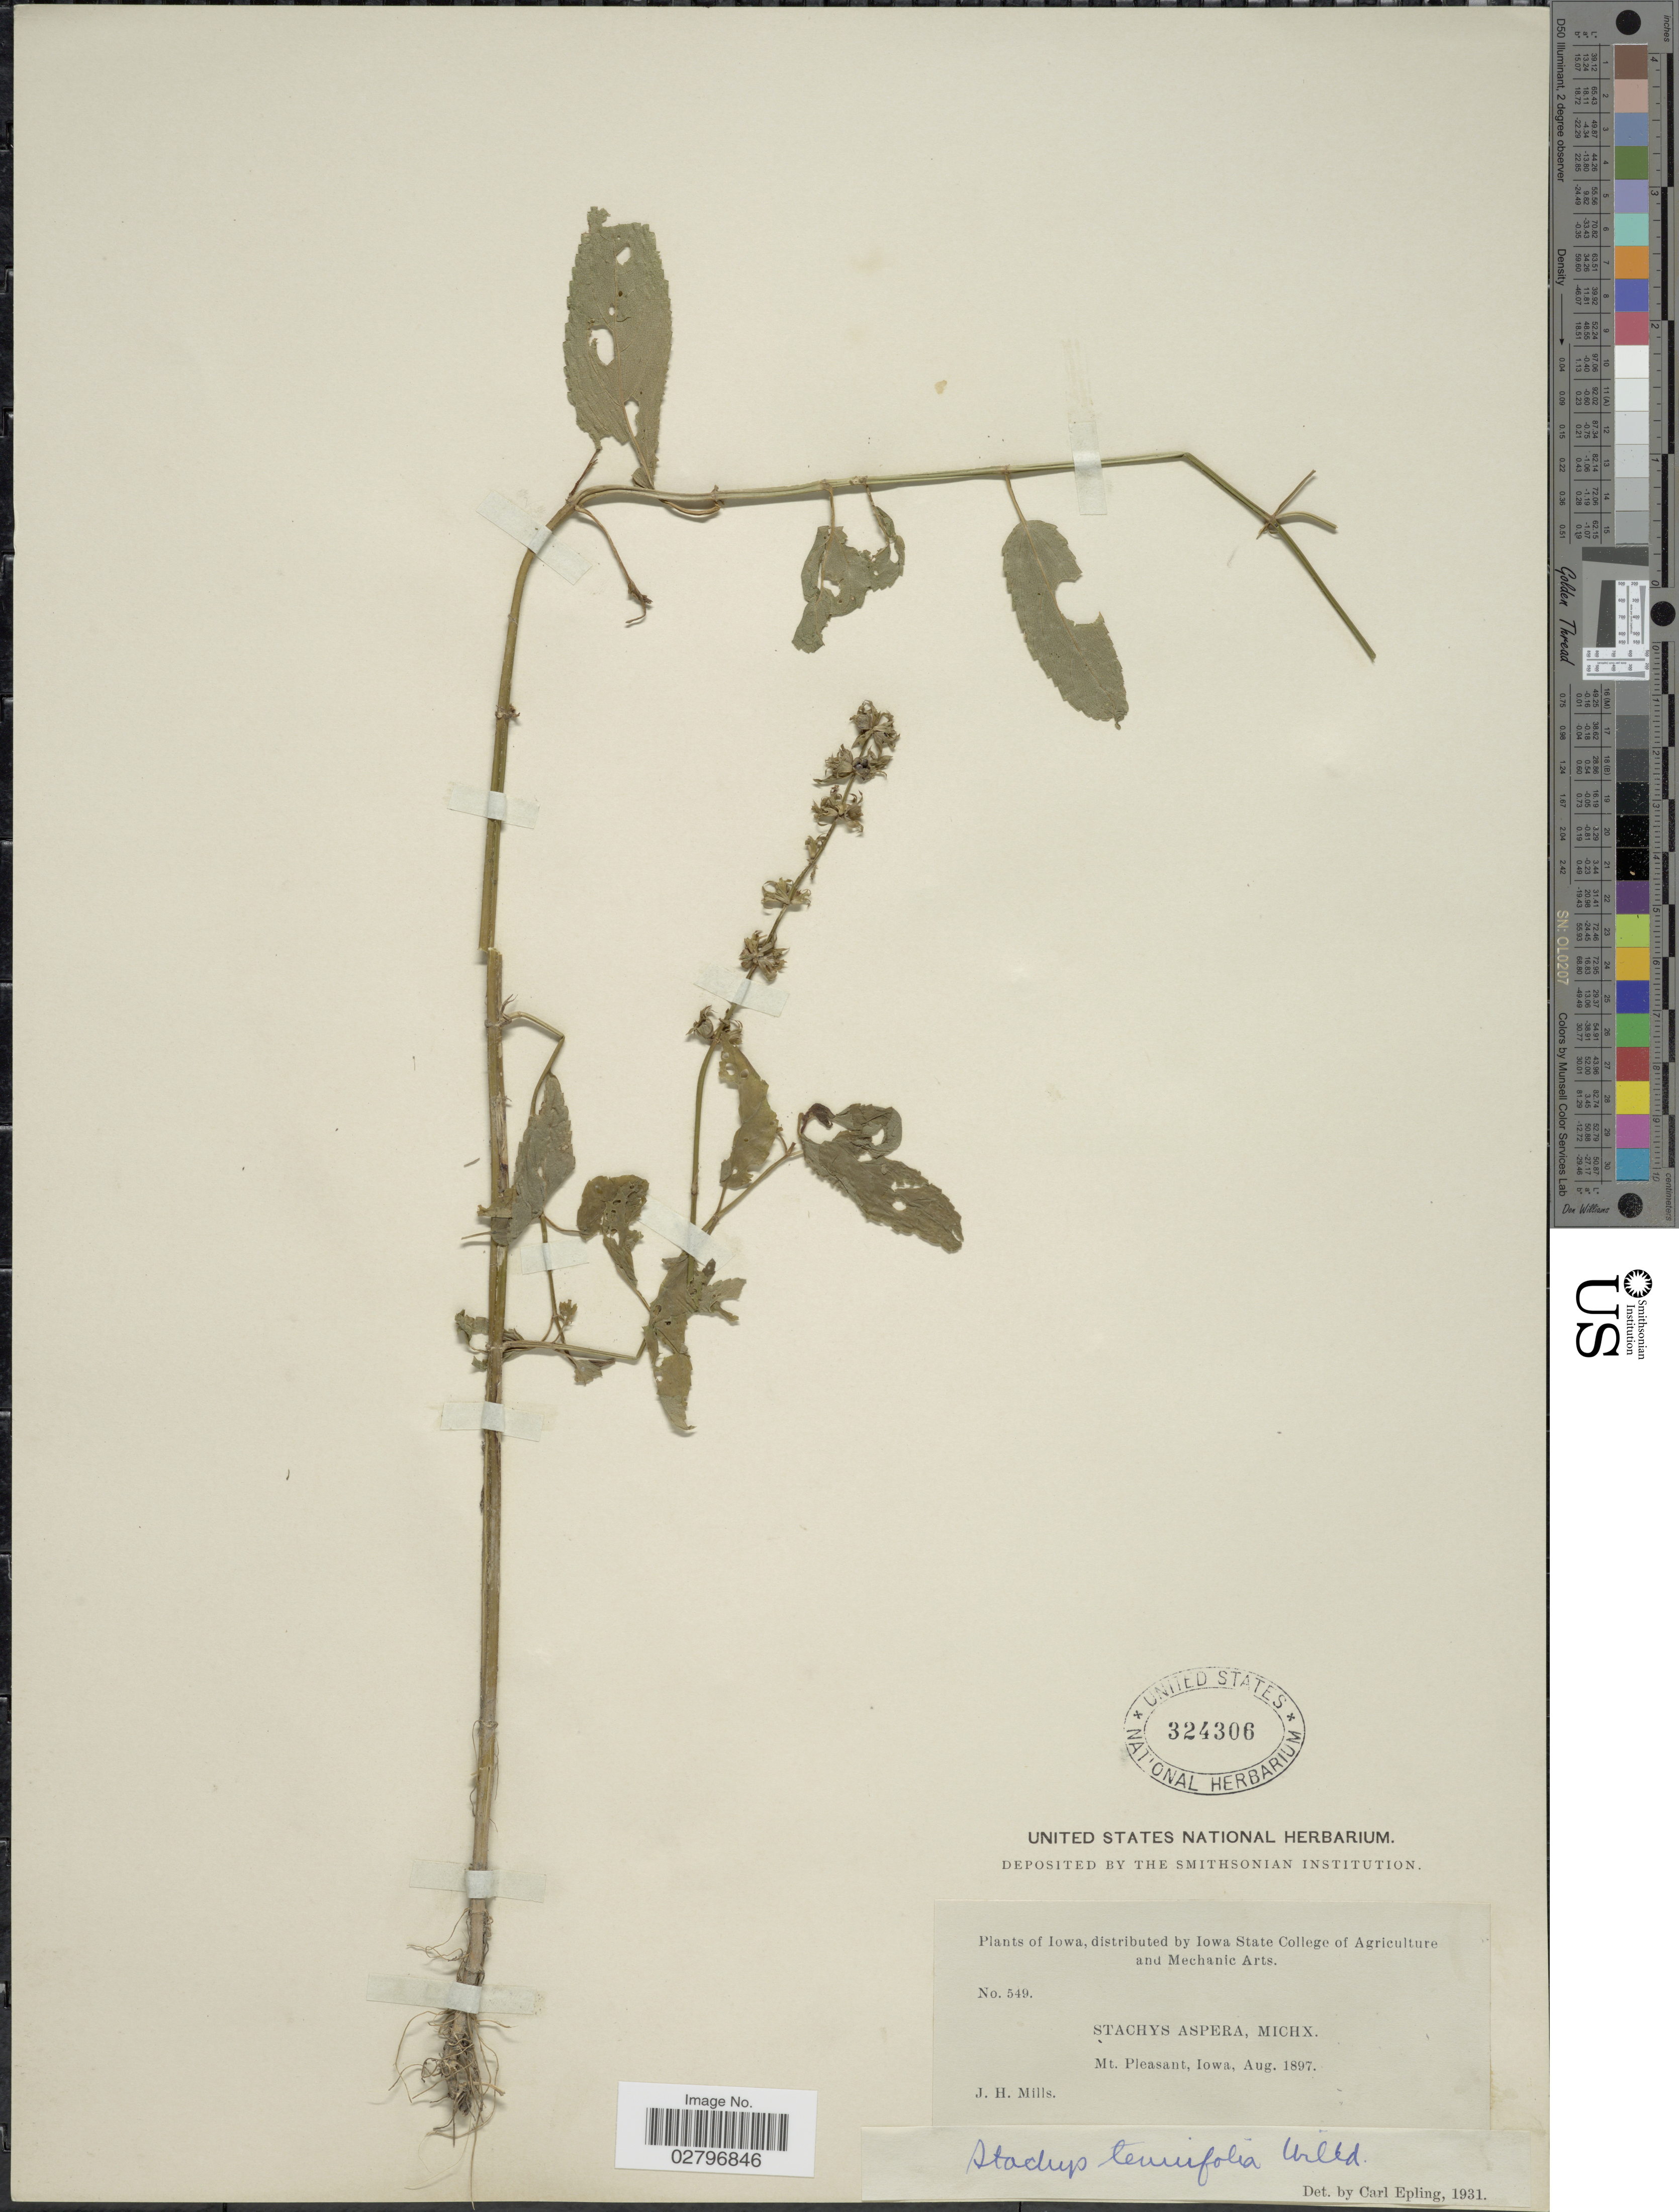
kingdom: Plantae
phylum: Tracheophyta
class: Magnoliopsida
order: Lamiales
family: Lamiaceae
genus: Stachys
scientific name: Stachys tenuifolia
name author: Willd.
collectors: J. Mills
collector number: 549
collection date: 1897-08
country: United States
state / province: Iowa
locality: Mt. Pleasant.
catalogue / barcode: US 324306